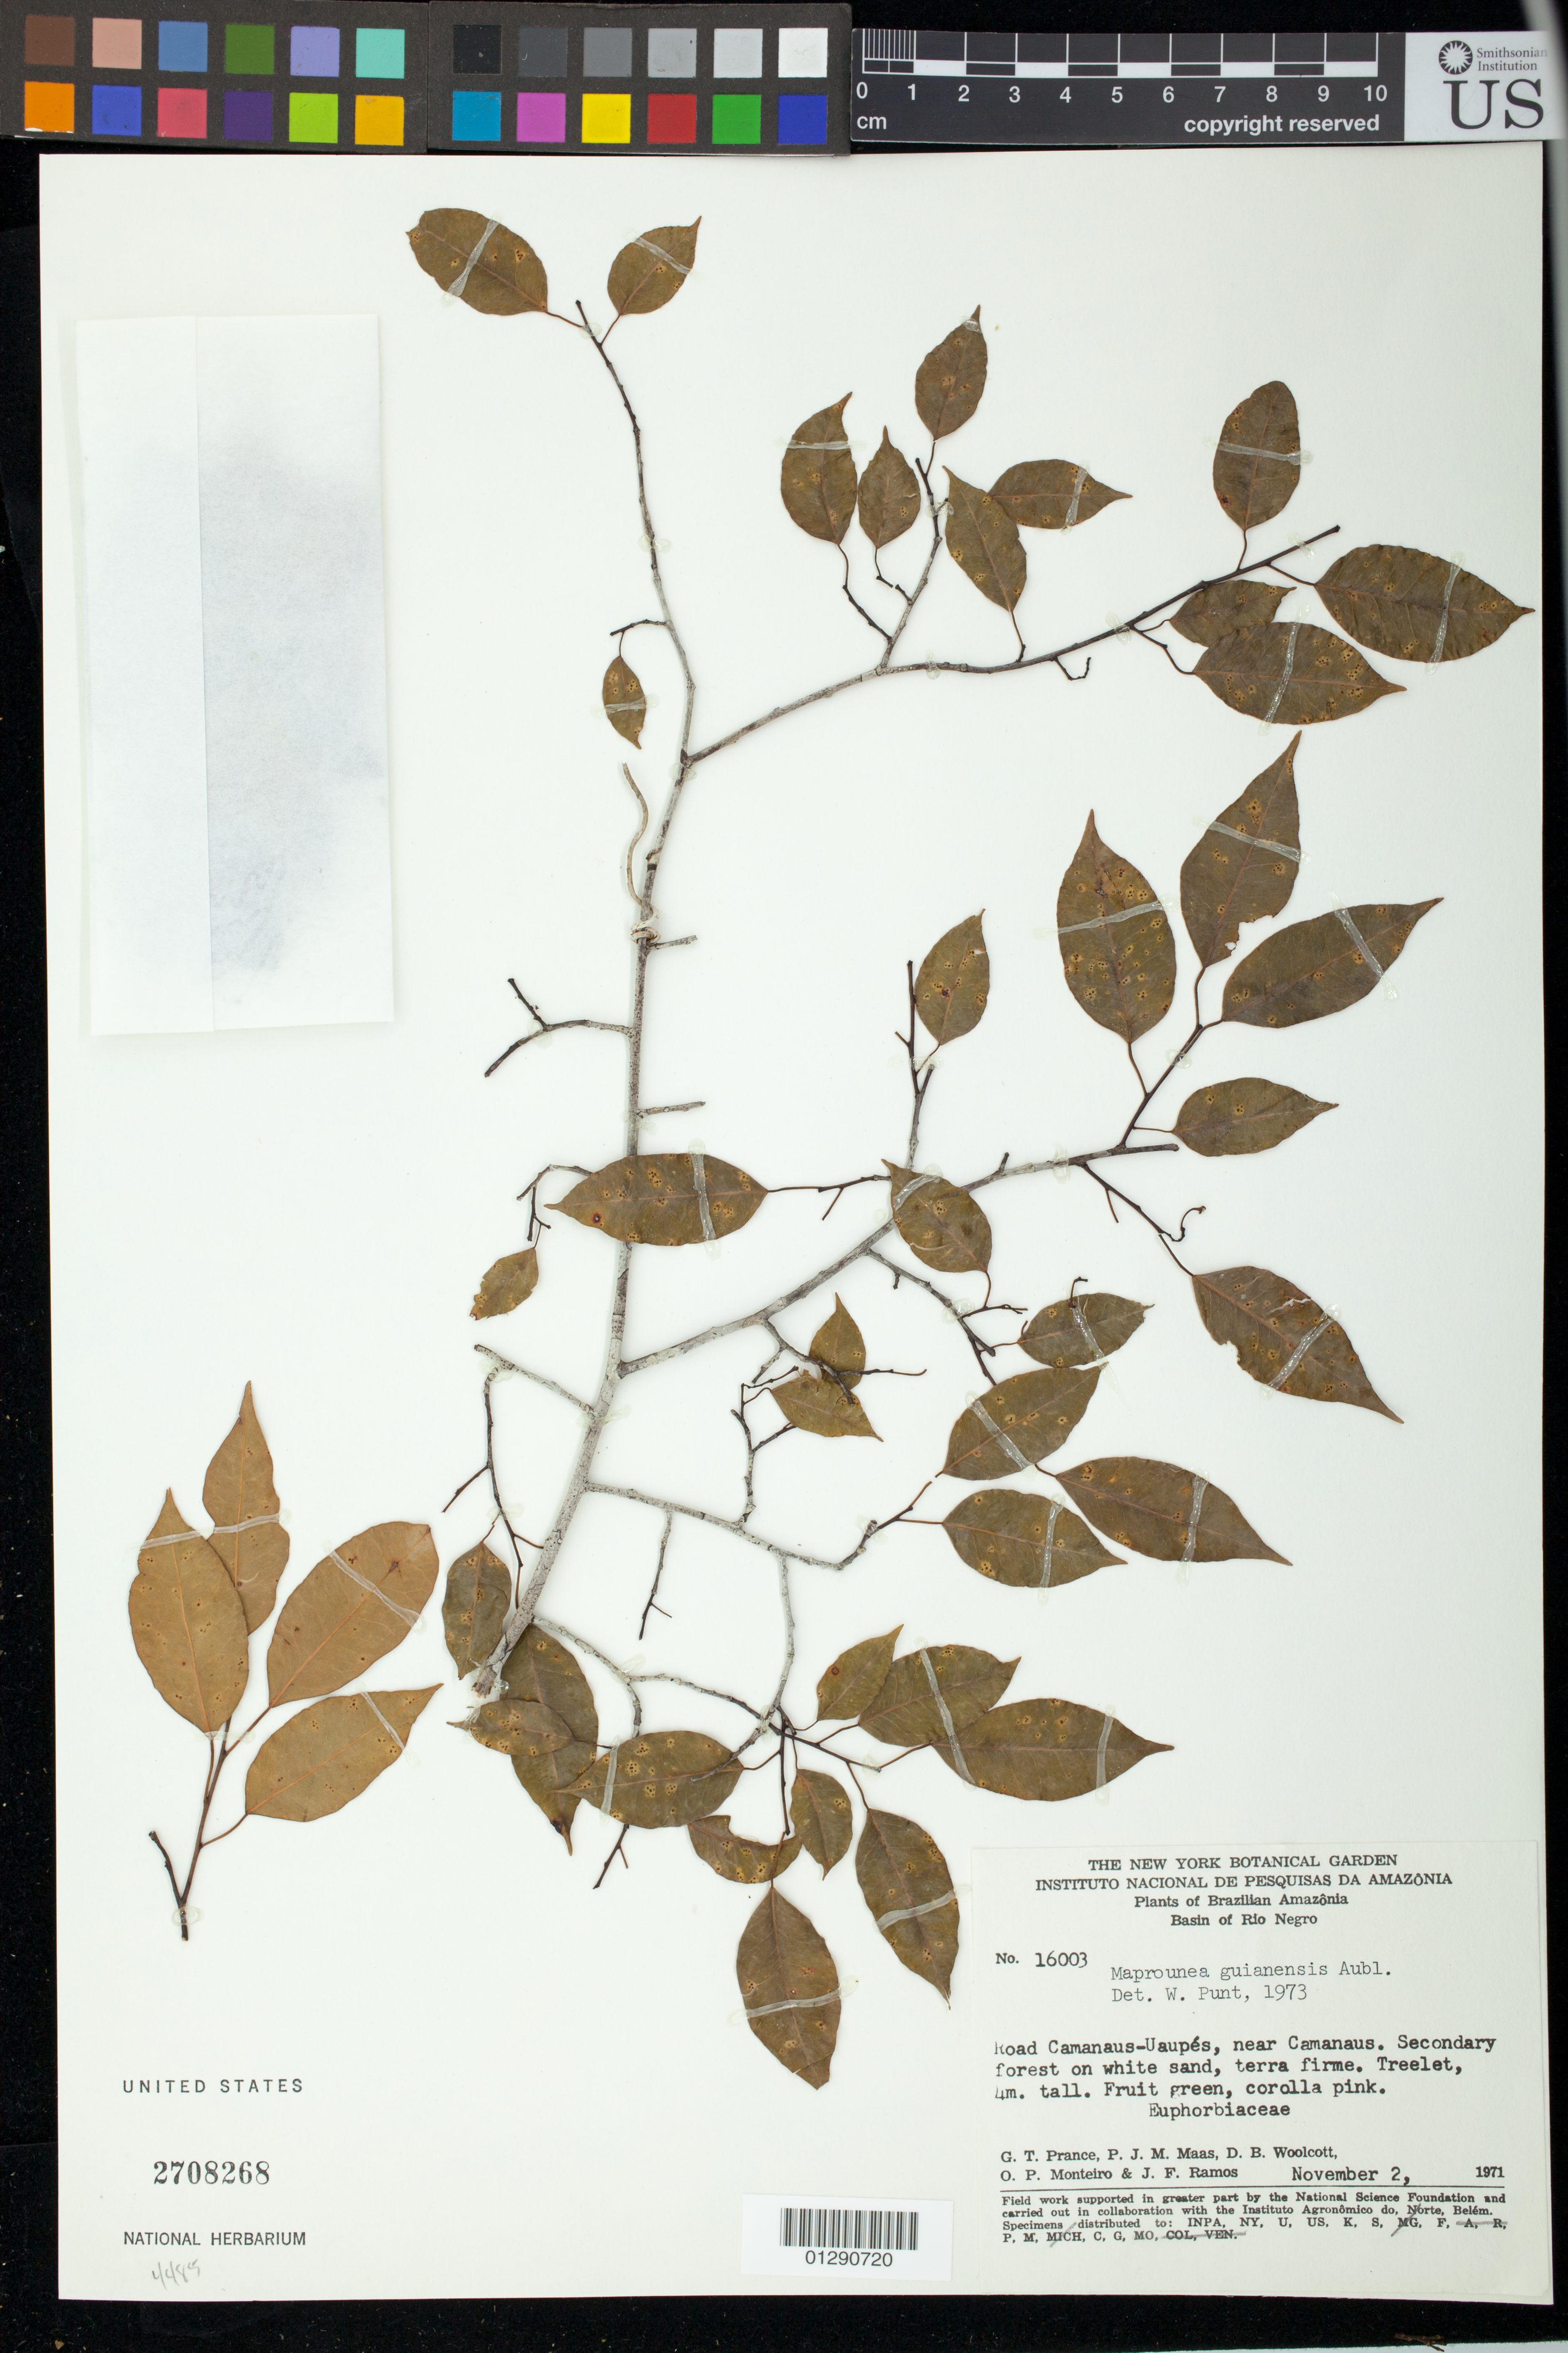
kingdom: Plantae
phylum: Tracheophyta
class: Magnoliopsida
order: Malpighiales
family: Euphorbiaceae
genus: Maprounea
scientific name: Maprounea guianensis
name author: Aubl.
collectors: G. T. Prance, P. Maas, D. B. Woolcott, O. P. Monteiro & J. F. Ramos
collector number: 16003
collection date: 1971-11-02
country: Argentina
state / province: Rio Negro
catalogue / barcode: US 2708268